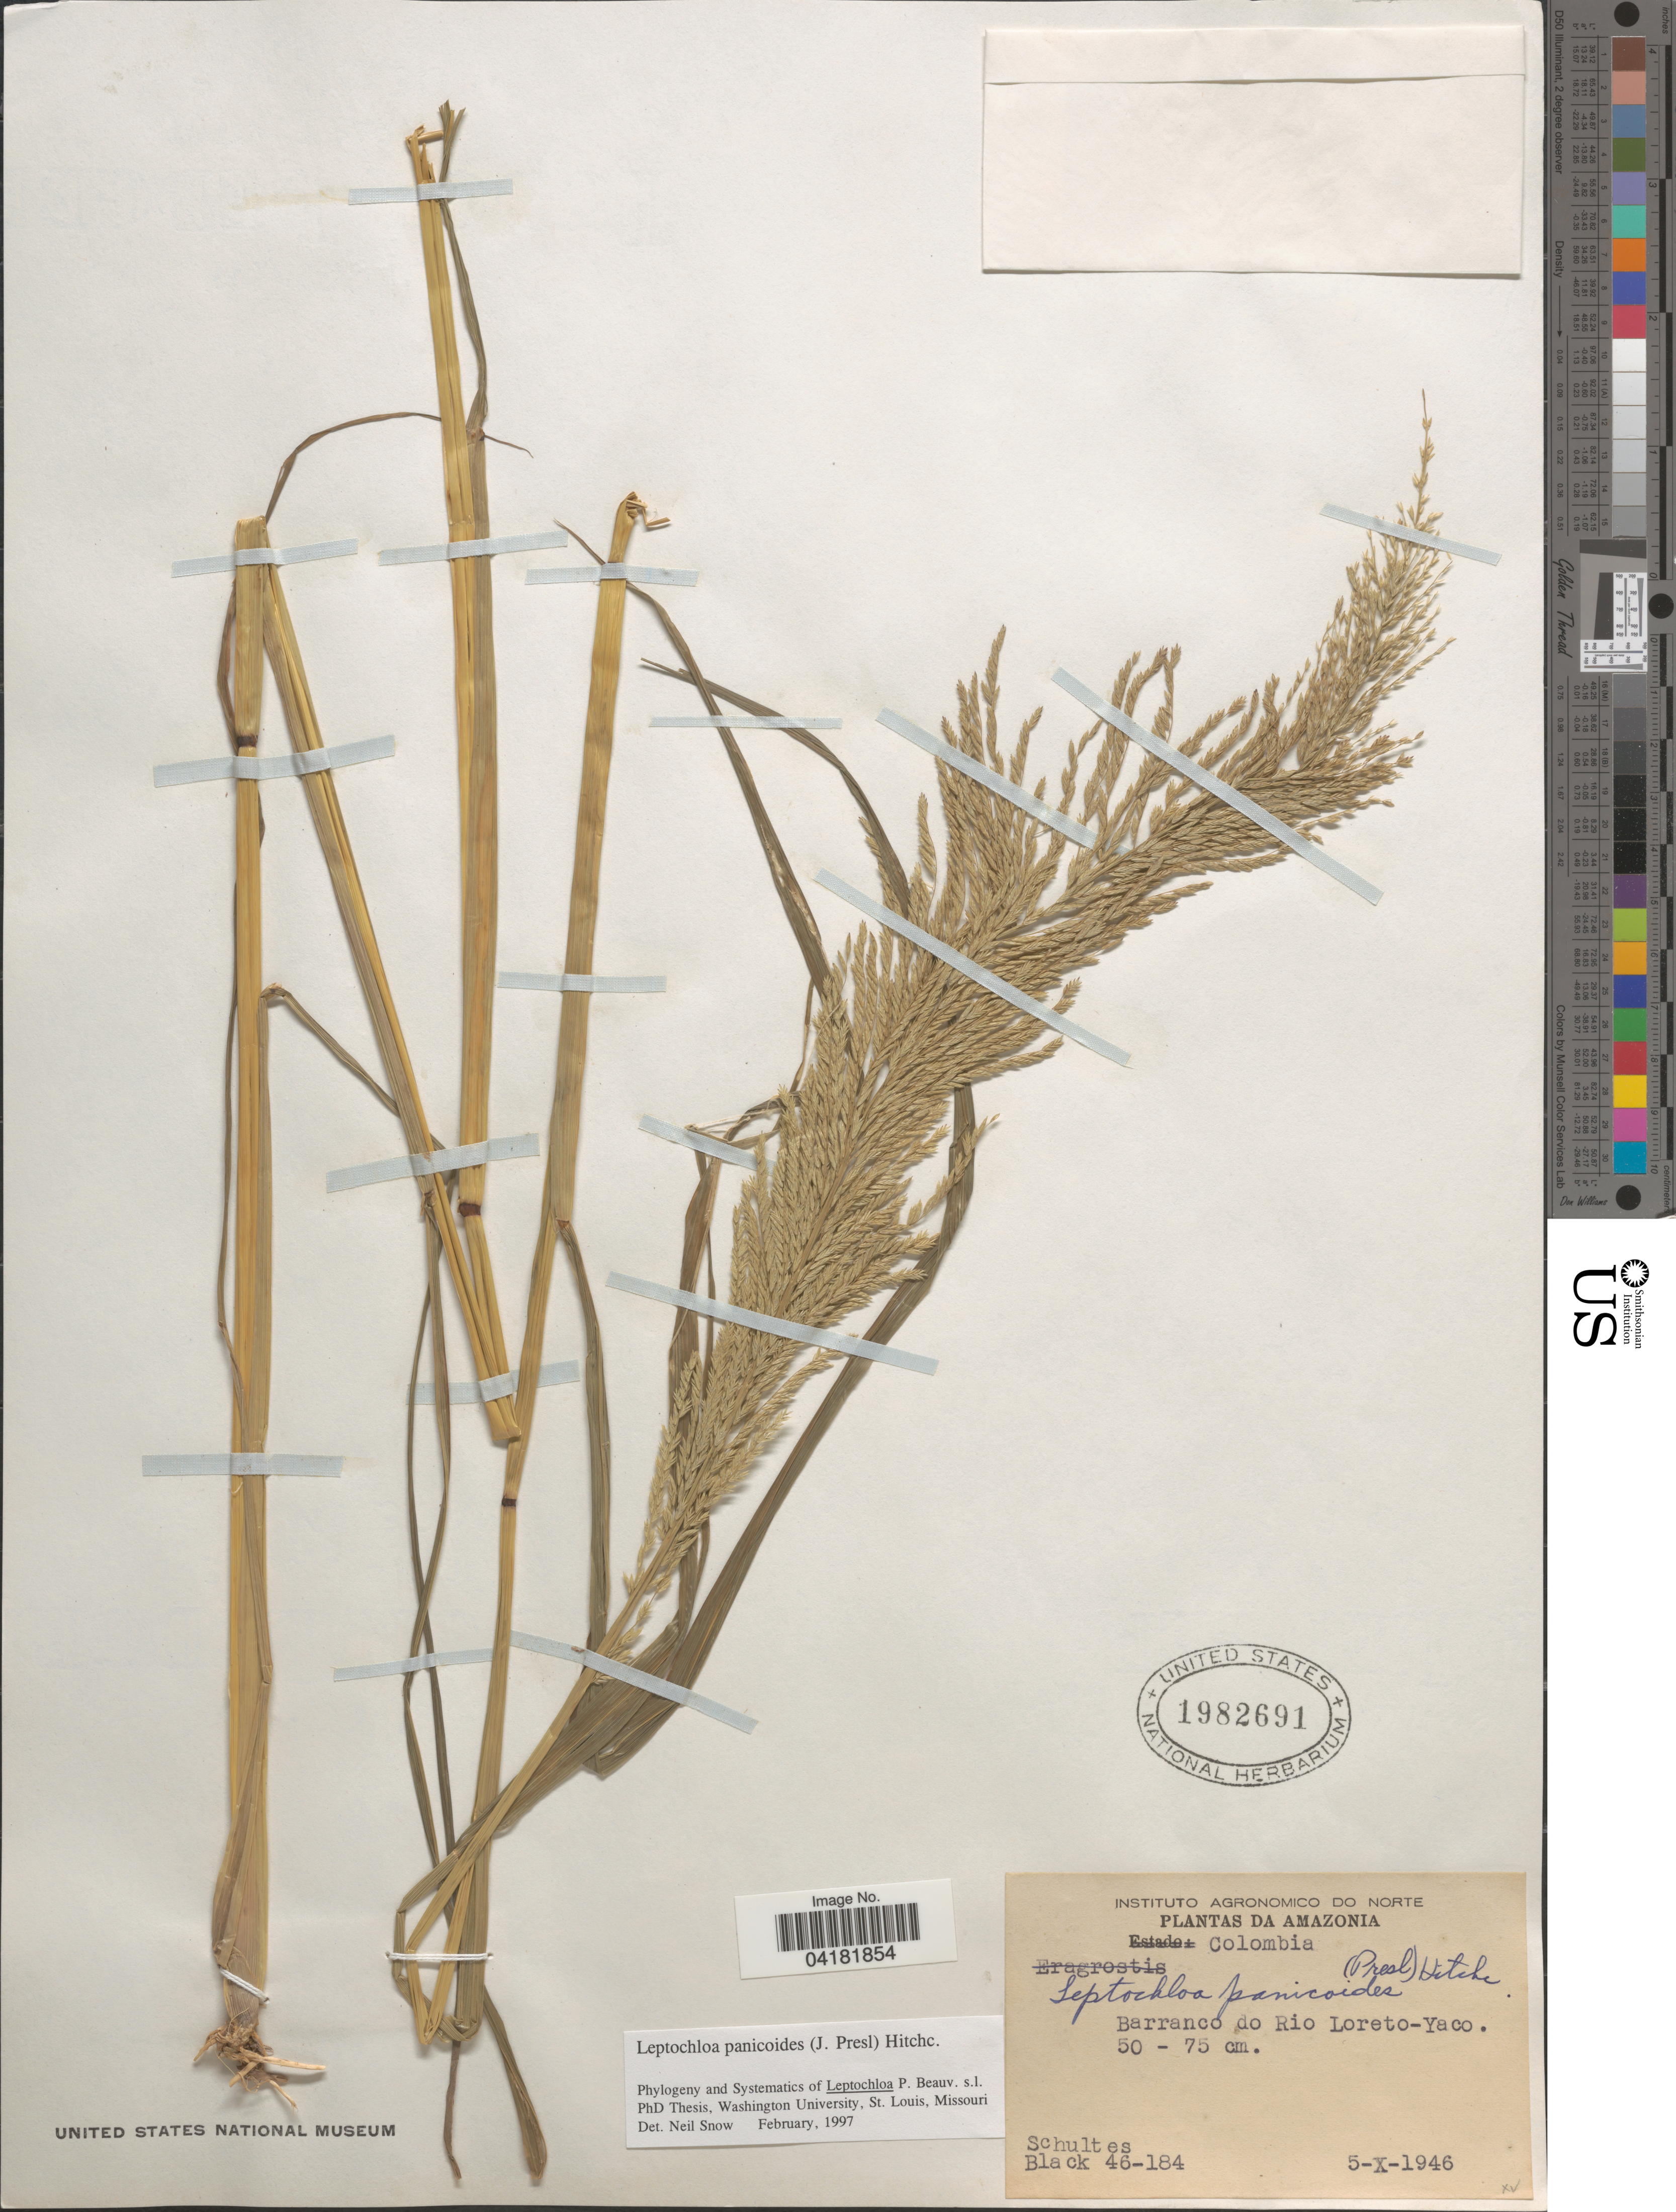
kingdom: Plantae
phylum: Tracheophyta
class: Liliopsida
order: Poales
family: Poaceae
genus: Leptochloa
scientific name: Leptochloa panicoides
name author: (J. Presl) Hitchc.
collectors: -- Schultes & -- Black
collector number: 46-184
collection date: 1946-10-05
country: Colombia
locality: Amazonia. Barranco do Rio Loreto-Yaco.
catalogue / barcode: US 1982691